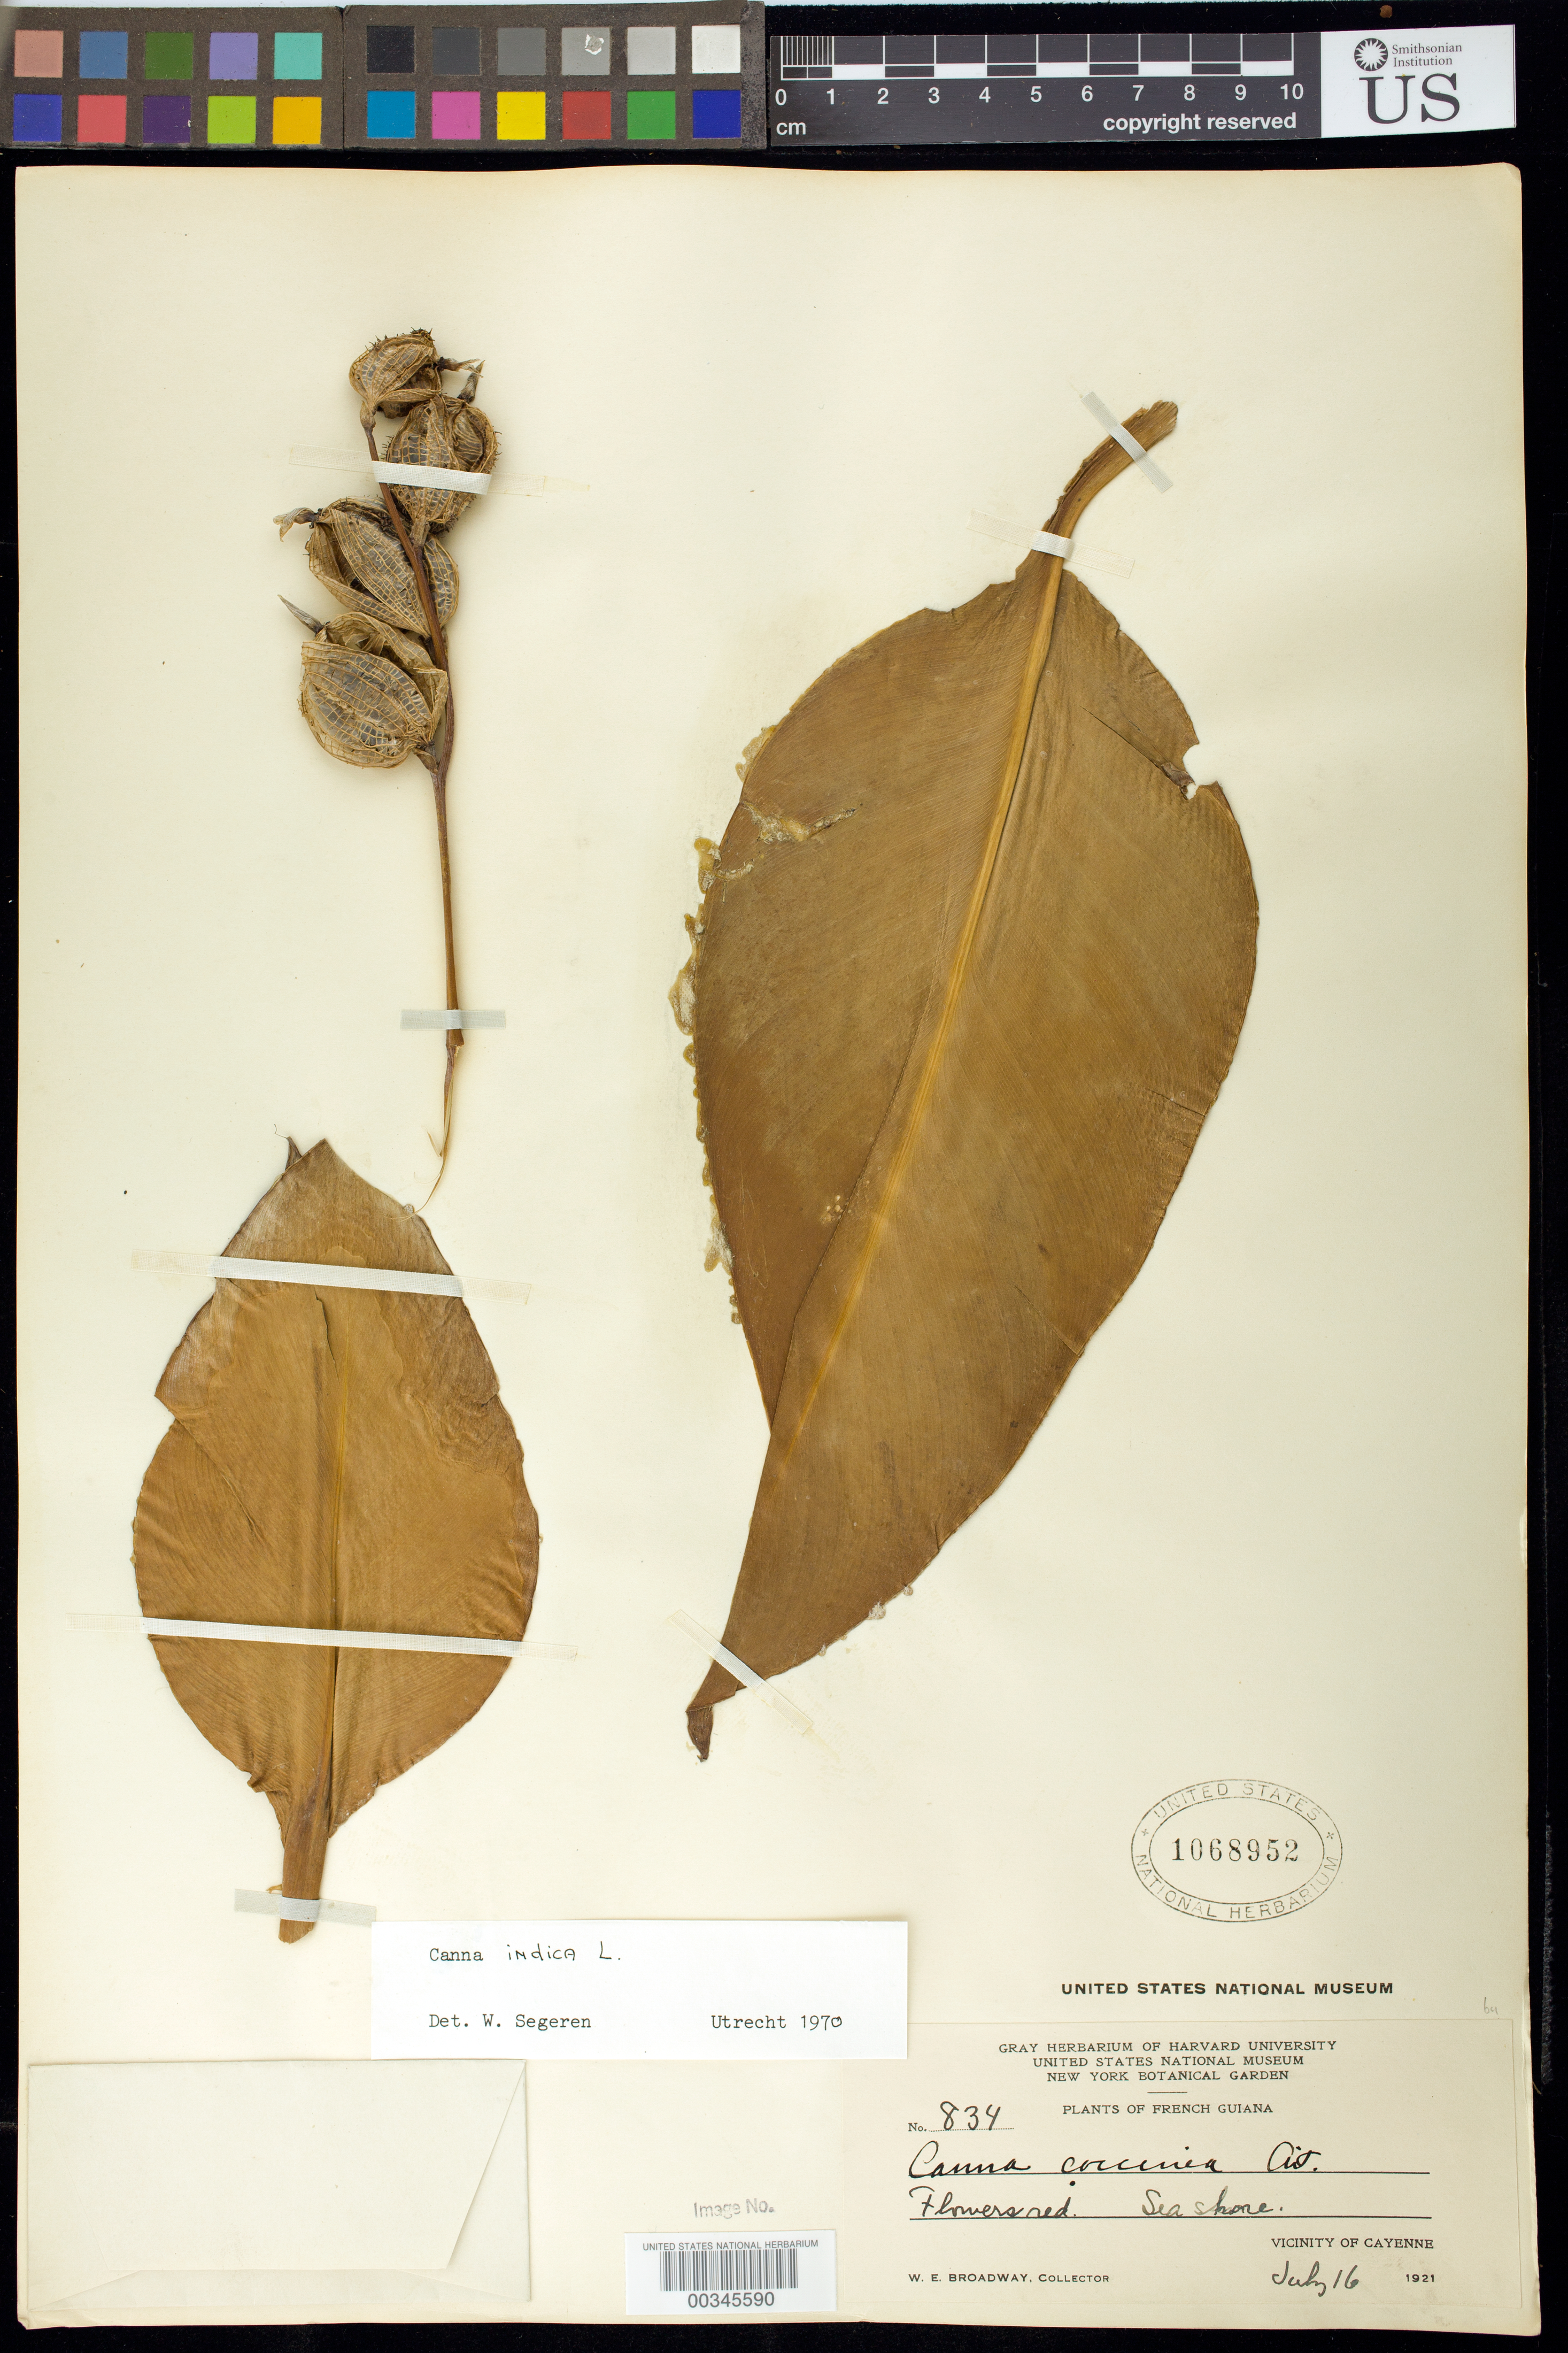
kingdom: Plantae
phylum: Tracheophyta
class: Liliopsida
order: Zingiberales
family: Cannaceae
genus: Canna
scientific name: Canna indica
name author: L.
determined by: Segeren, W.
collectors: W. E. Broadway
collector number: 834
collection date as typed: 16 Jul 1921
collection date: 1921-07-16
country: French Guiana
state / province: Cayenne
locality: Vicinity of cayenne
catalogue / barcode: US 1068952